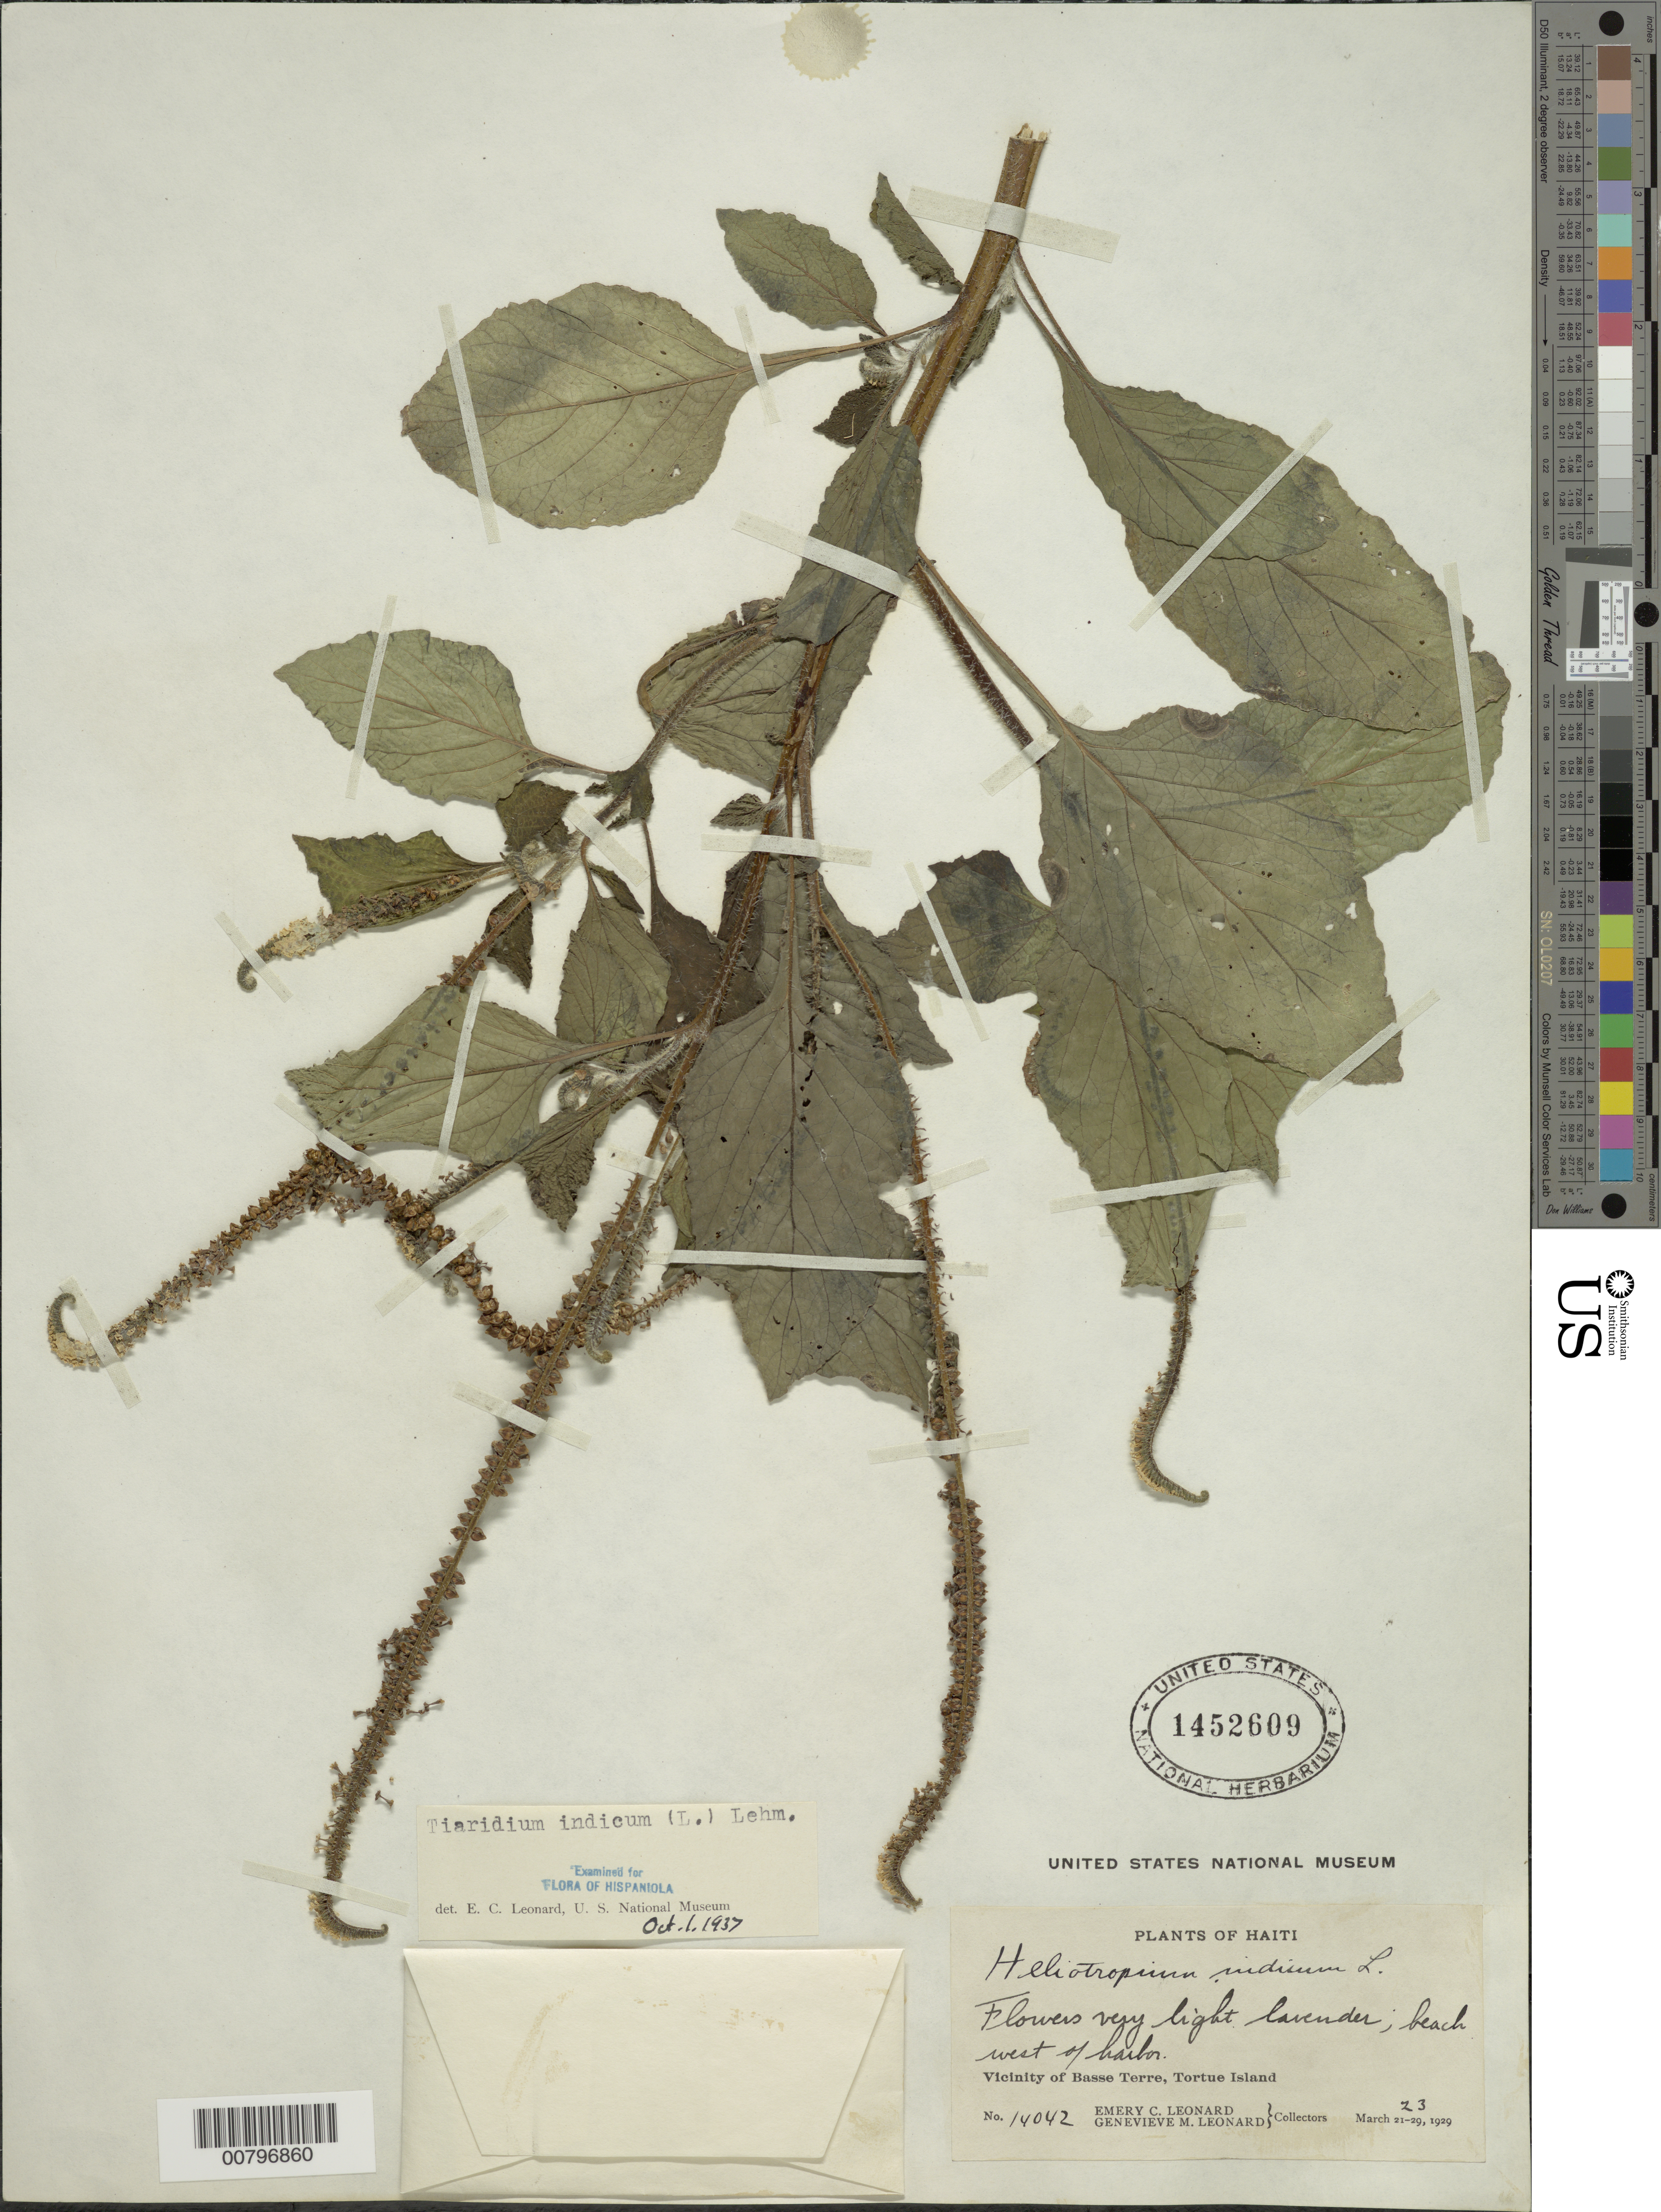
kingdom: Plantae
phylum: Tracheophyta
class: Magnoliopsida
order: Boraginales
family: Heliotropiaceae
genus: Heliotropium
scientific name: Heliotropium indicum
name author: L.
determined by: Leonard, Emery C., (US)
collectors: E. C. Leonard & G. M. Leonard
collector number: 14042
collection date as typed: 23 Mar 1929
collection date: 1929-03-23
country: Haiti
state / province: Nord-Ouest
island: Île de la Tortue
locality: Vicinity of Basse Terre, west of harbor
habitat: Beach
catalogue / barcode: US 1452609